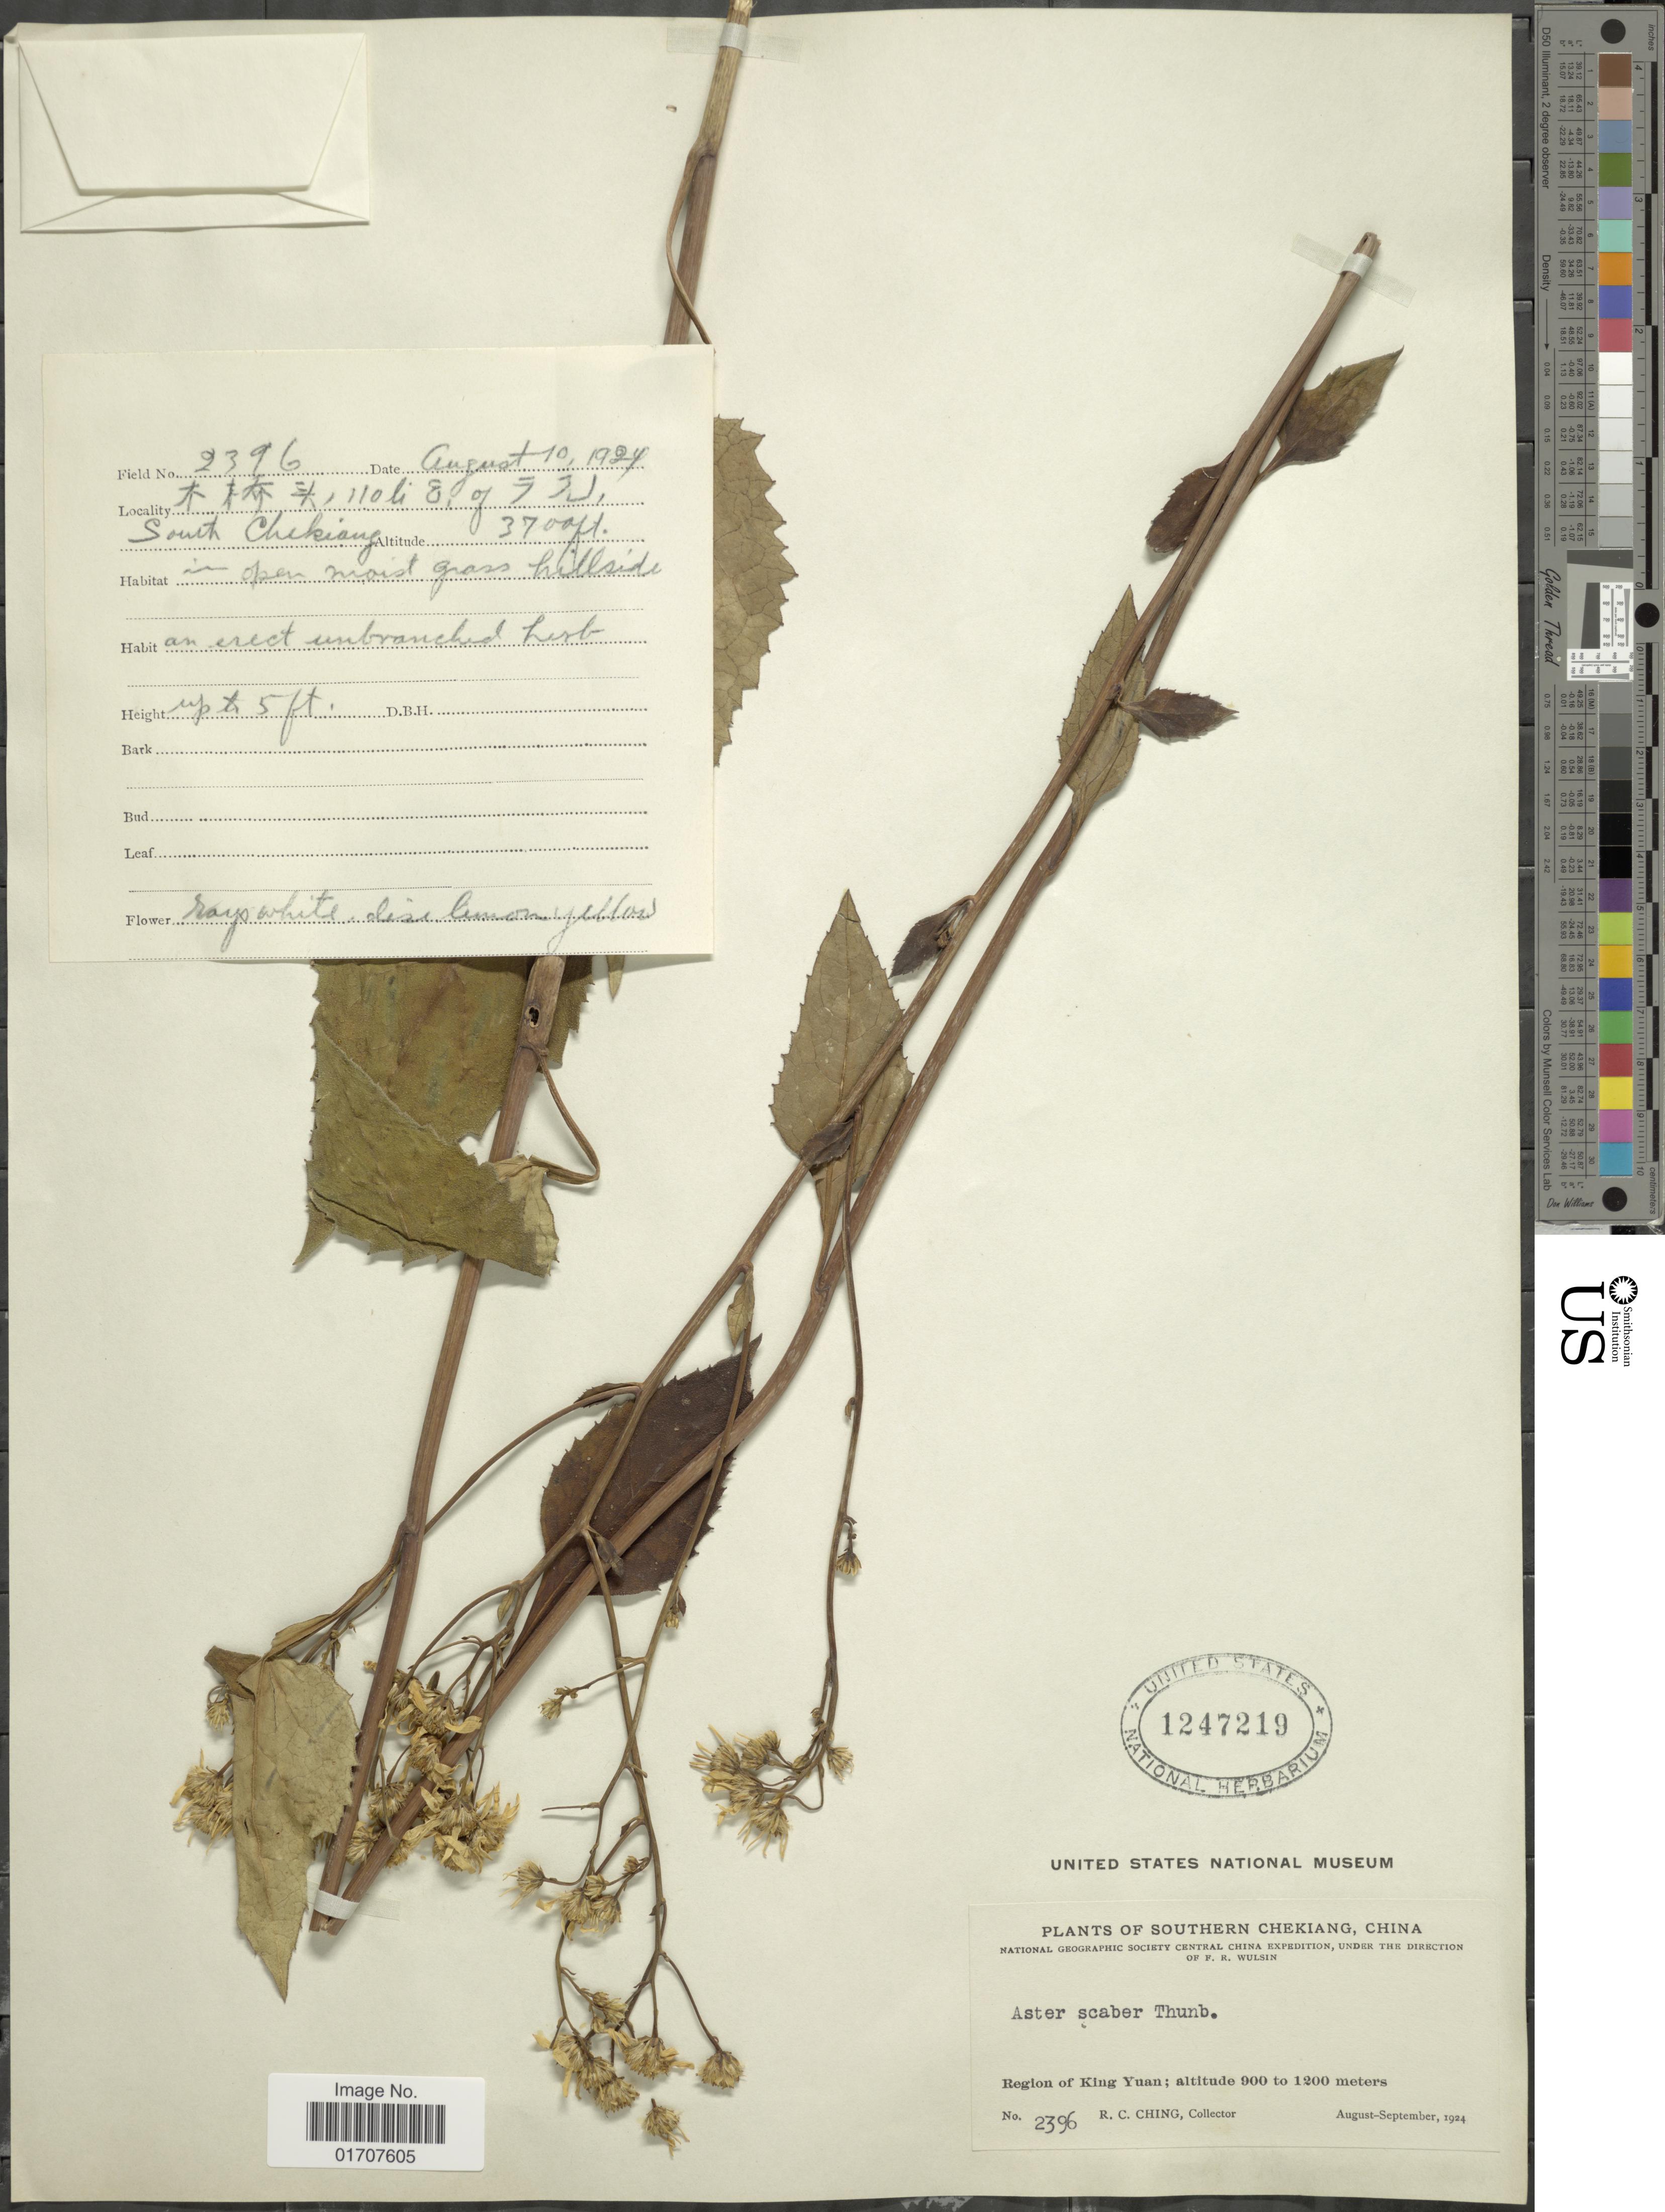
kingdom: Plantae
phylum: Tracheophyta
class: Magnoliopsida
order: Asterales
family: Asteraceae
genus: Doellingeria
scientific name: Doellingeria scaber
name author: (Thunb.) Nees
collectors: R. C. Ching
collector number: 2396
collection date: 1924-08/1924-09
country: China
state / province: Zhejiang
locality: Southern Chekiang, Region of King Yuan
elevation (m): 3700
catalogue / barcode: US 1247219